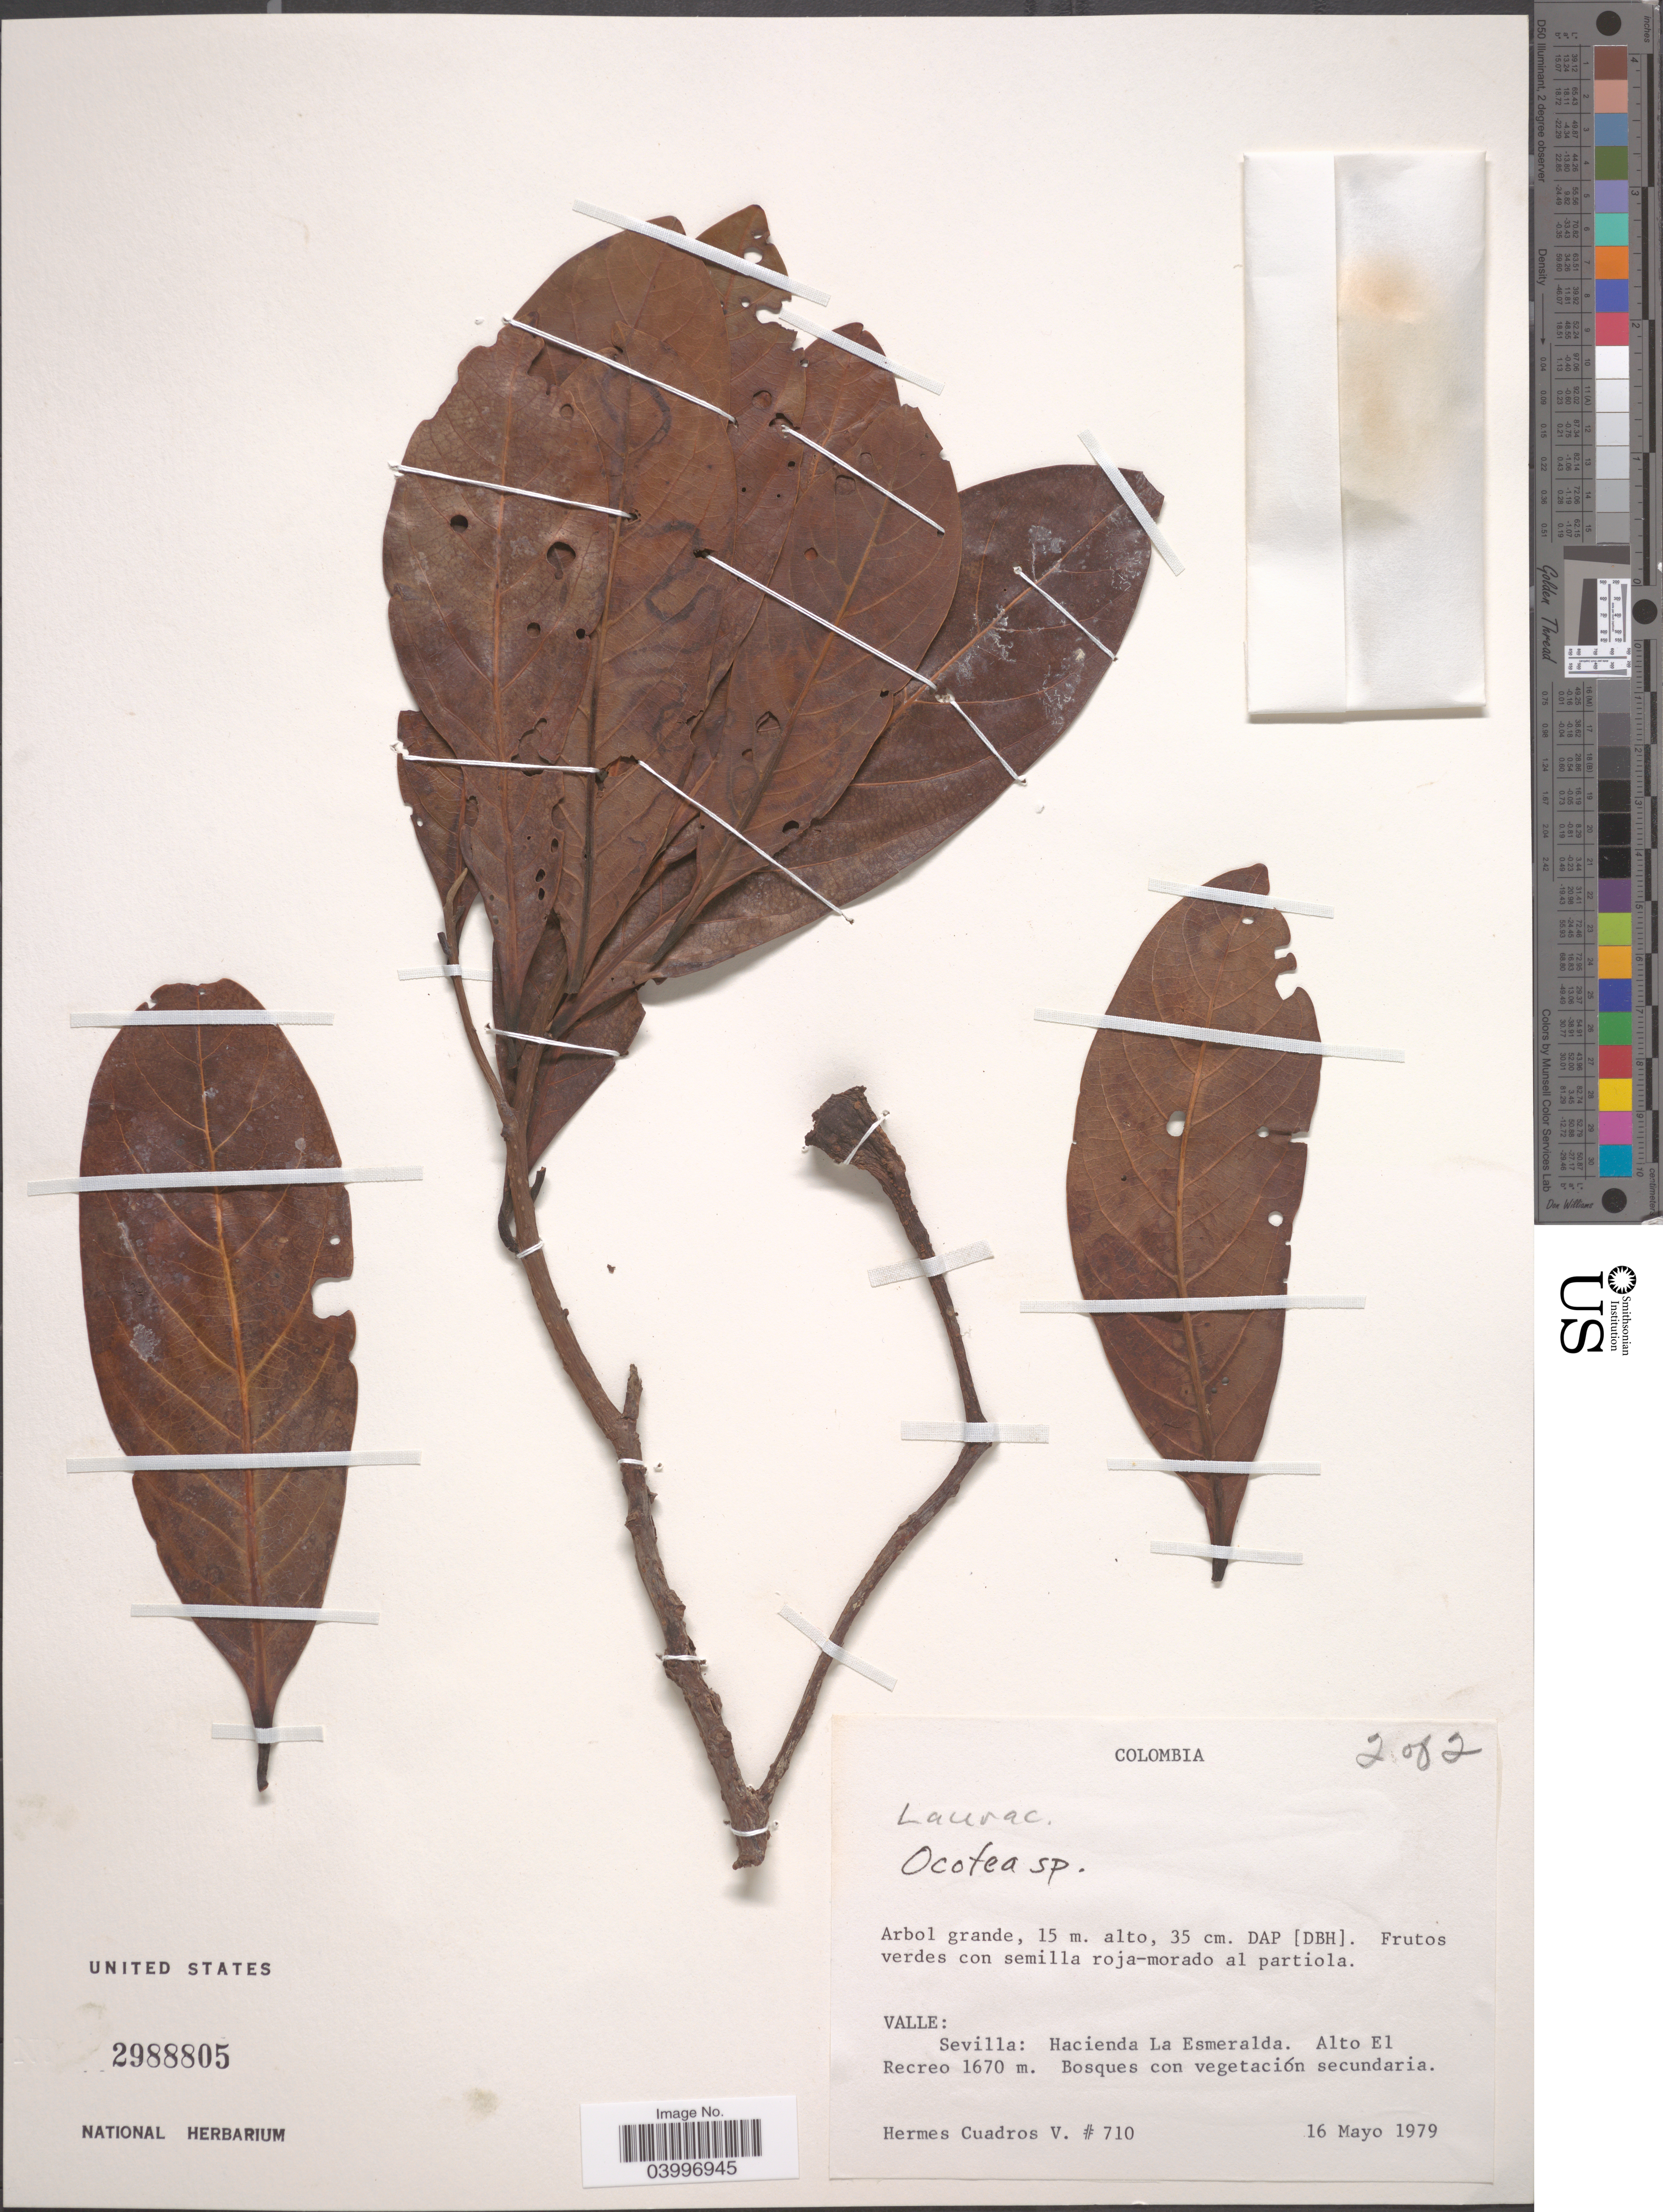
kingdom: Plantae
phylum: Tracheophyta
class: Magnoliopsida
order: Laurales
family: Lauraceae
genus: Ocotea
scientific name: Ocotea sp.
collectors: H. Cuadros V.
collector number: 710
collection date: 1979-05-16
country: Colombia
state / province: Valle del Cauca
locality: Valle: Sevilla: Hacienda La Esmeralda. Alto El Recreo.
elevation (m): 1670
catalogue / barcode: US 2988805